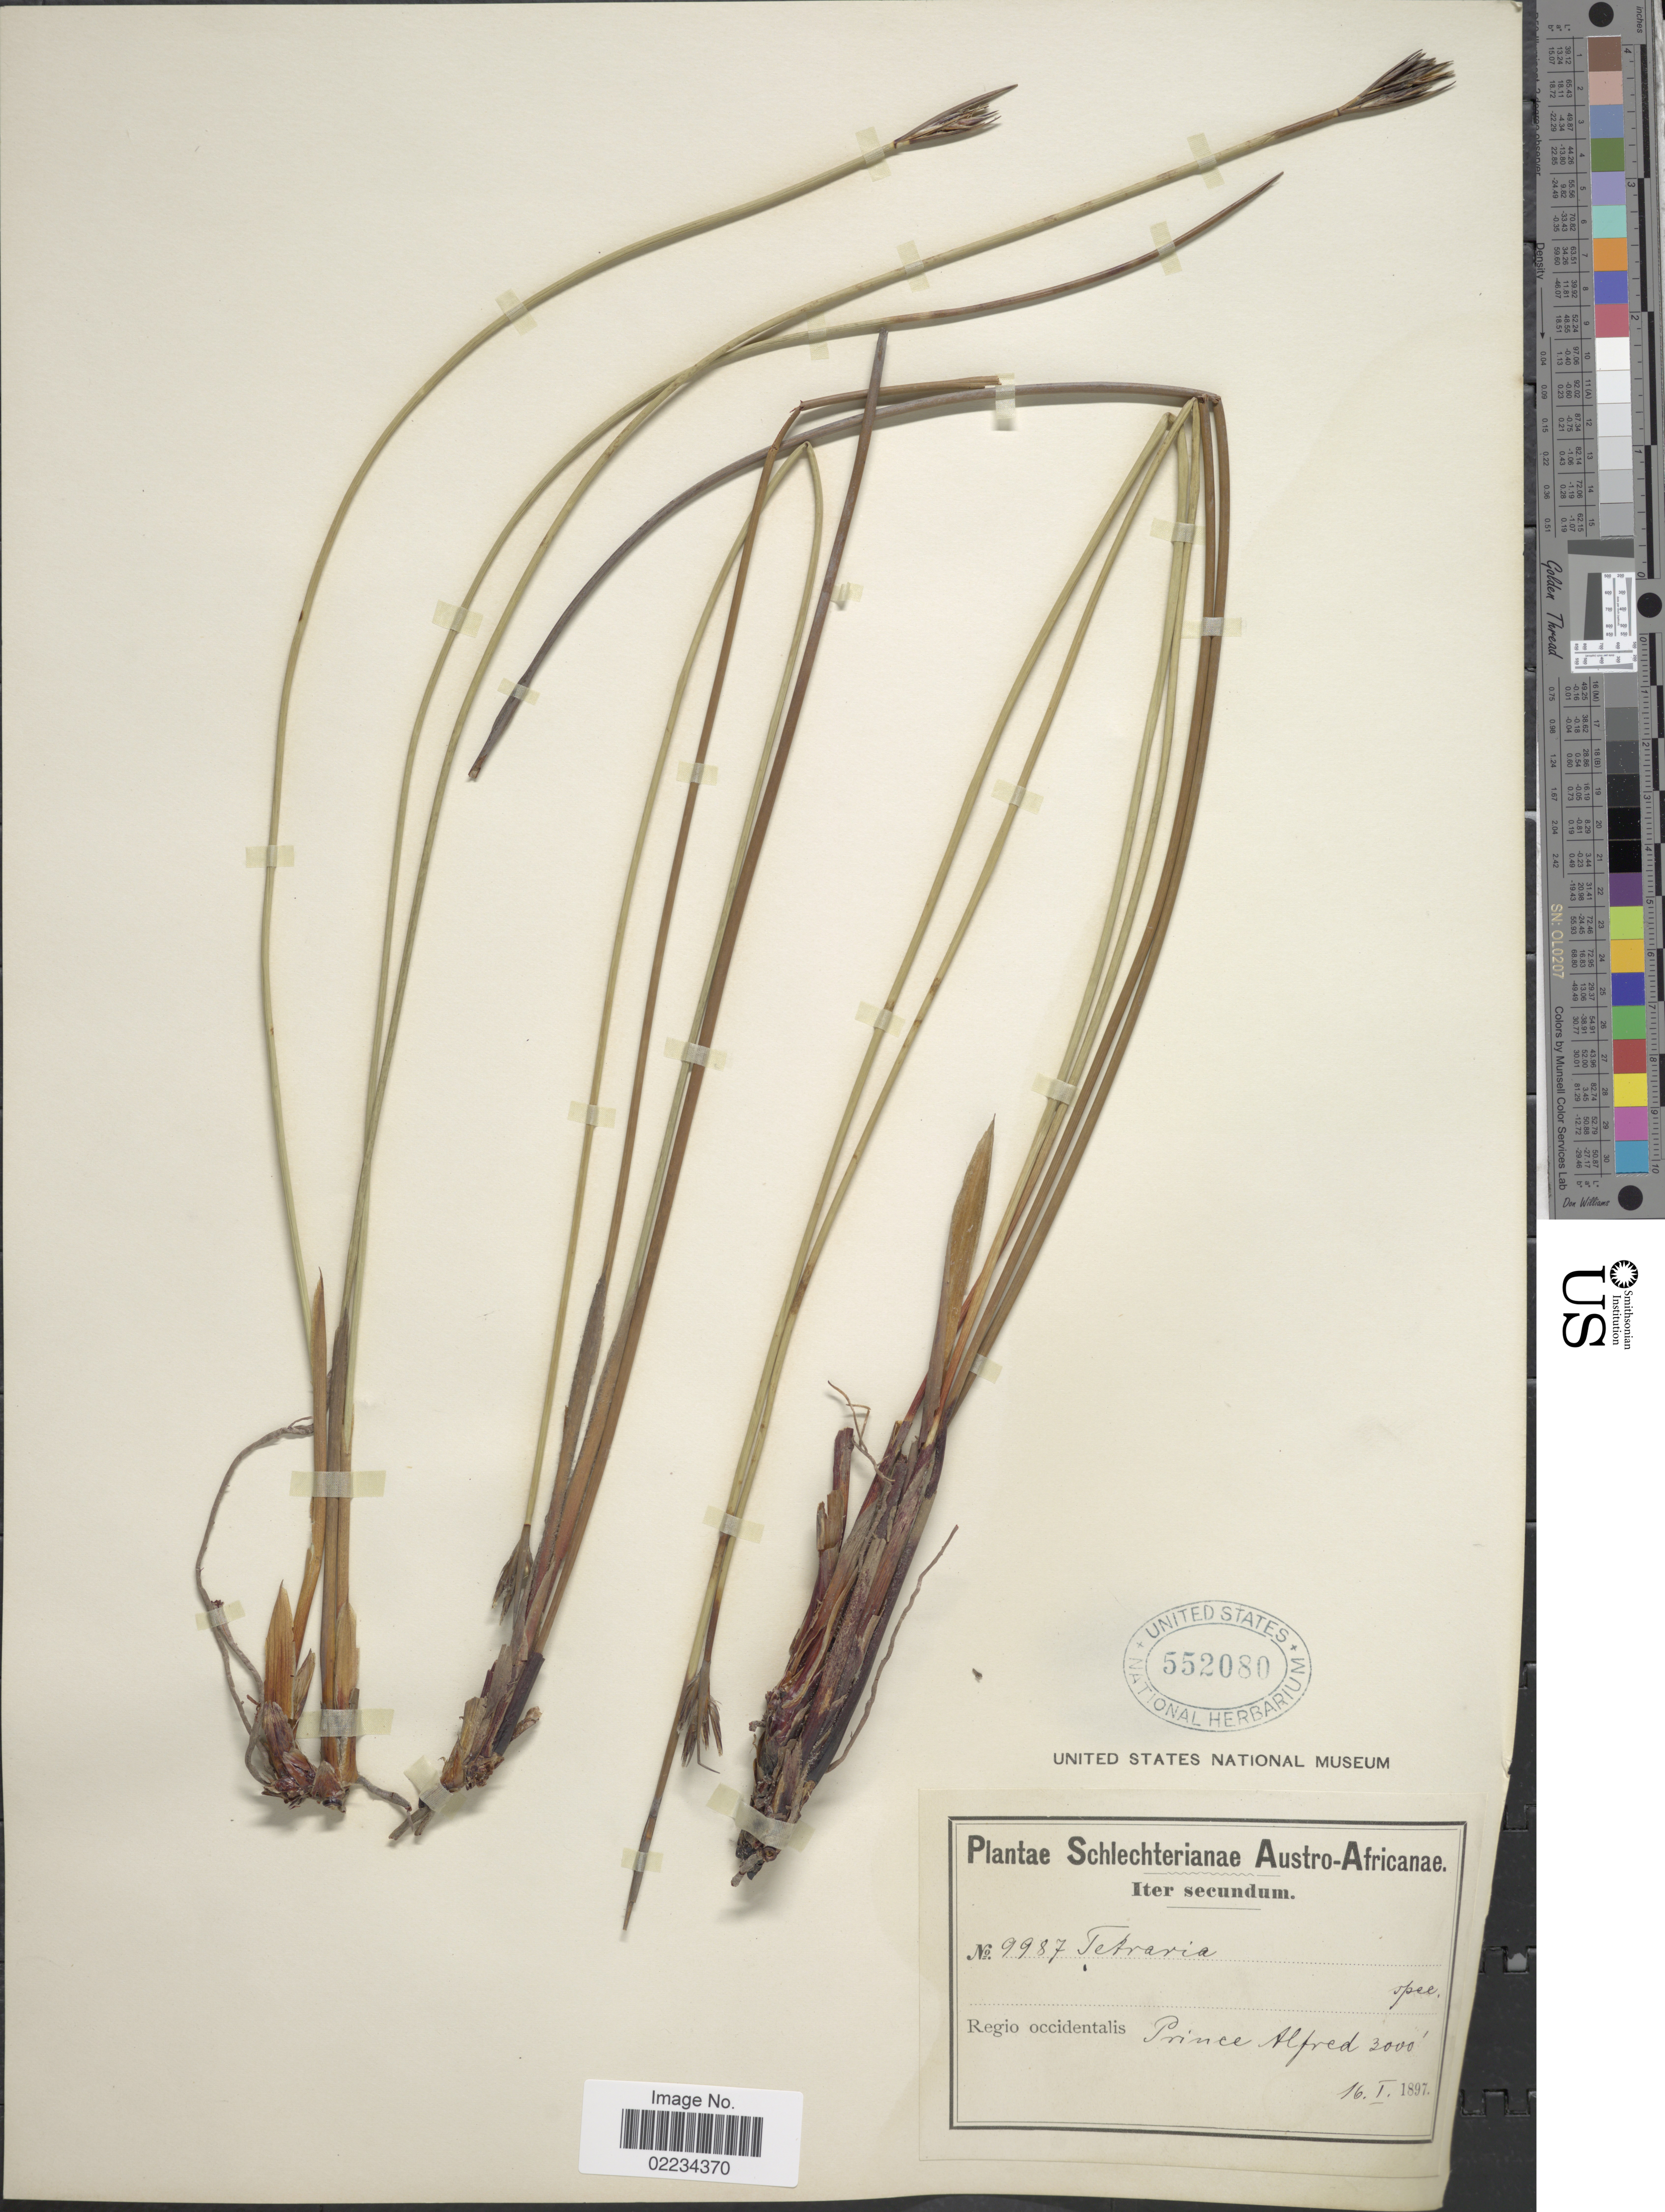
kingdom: Plantae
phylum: Tracheophyta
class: Liliopsida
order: Poales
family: Cyperaceae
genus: Tetraria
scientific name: Tetraria lucida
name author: C.B. Clarke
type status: Isotype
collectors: Schlechter, --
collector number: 9987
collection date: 1897-01-16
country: South Africa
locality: Austro-Africanae, Iter secundum, Regio occidentalis Prince Alfred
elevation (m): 914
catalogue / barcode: US 552080